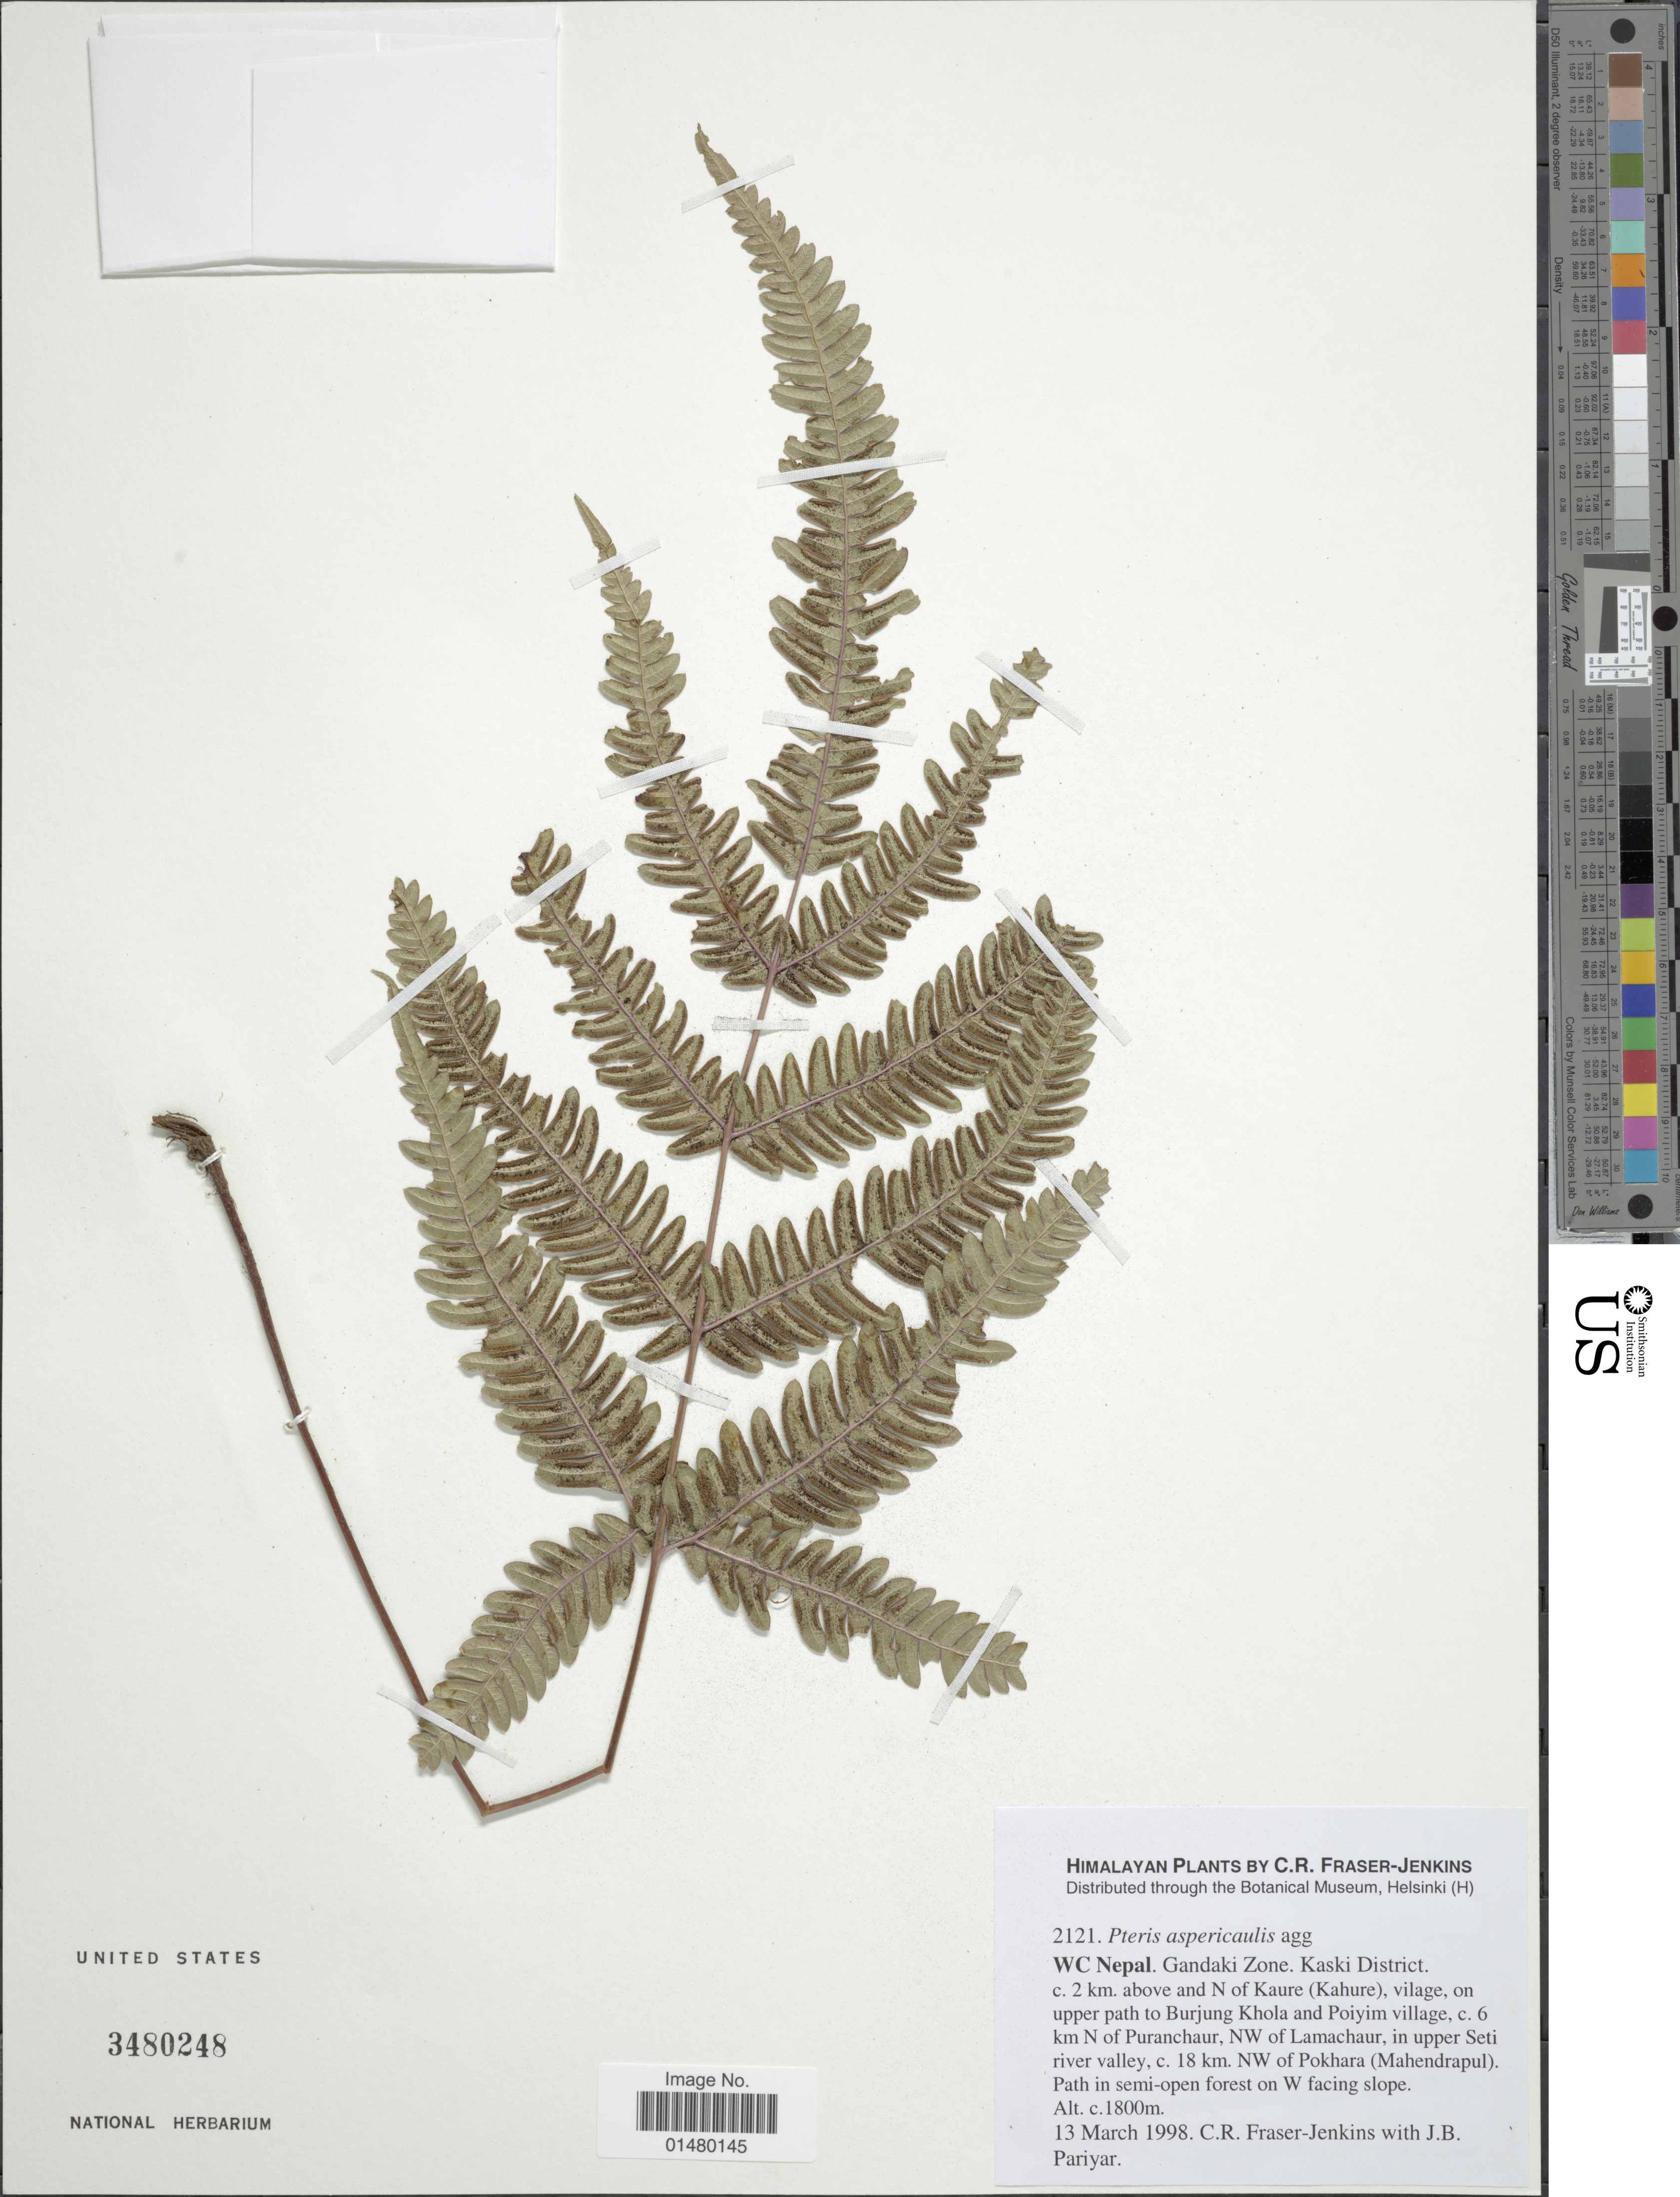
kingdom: Plantae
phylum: Tracheophyta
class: Polypodiopsida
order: Polypodiales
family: Pteridaceae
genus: Pteris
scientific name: Pteris aspericaulis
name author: Wall. ex Hieron.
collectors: C. R. Fraser-Jenkins & J. Pariyar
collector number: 2121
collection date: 1998-03-13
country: Nepal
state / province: Gandaki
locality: WC Nepal. Gandaki Zone. Kaski District. c. 2 km above and N of Kaure (Kahure), vilage, on upper path to Burjung Khola and Poiyim vilage, c. 6 km N of Puranchaur, NW of Lamachaur, in upper Seti river valley, c. 18 km. NW of Pokhara (Mahendrapul)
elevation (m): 1800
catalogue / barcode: US 3480248